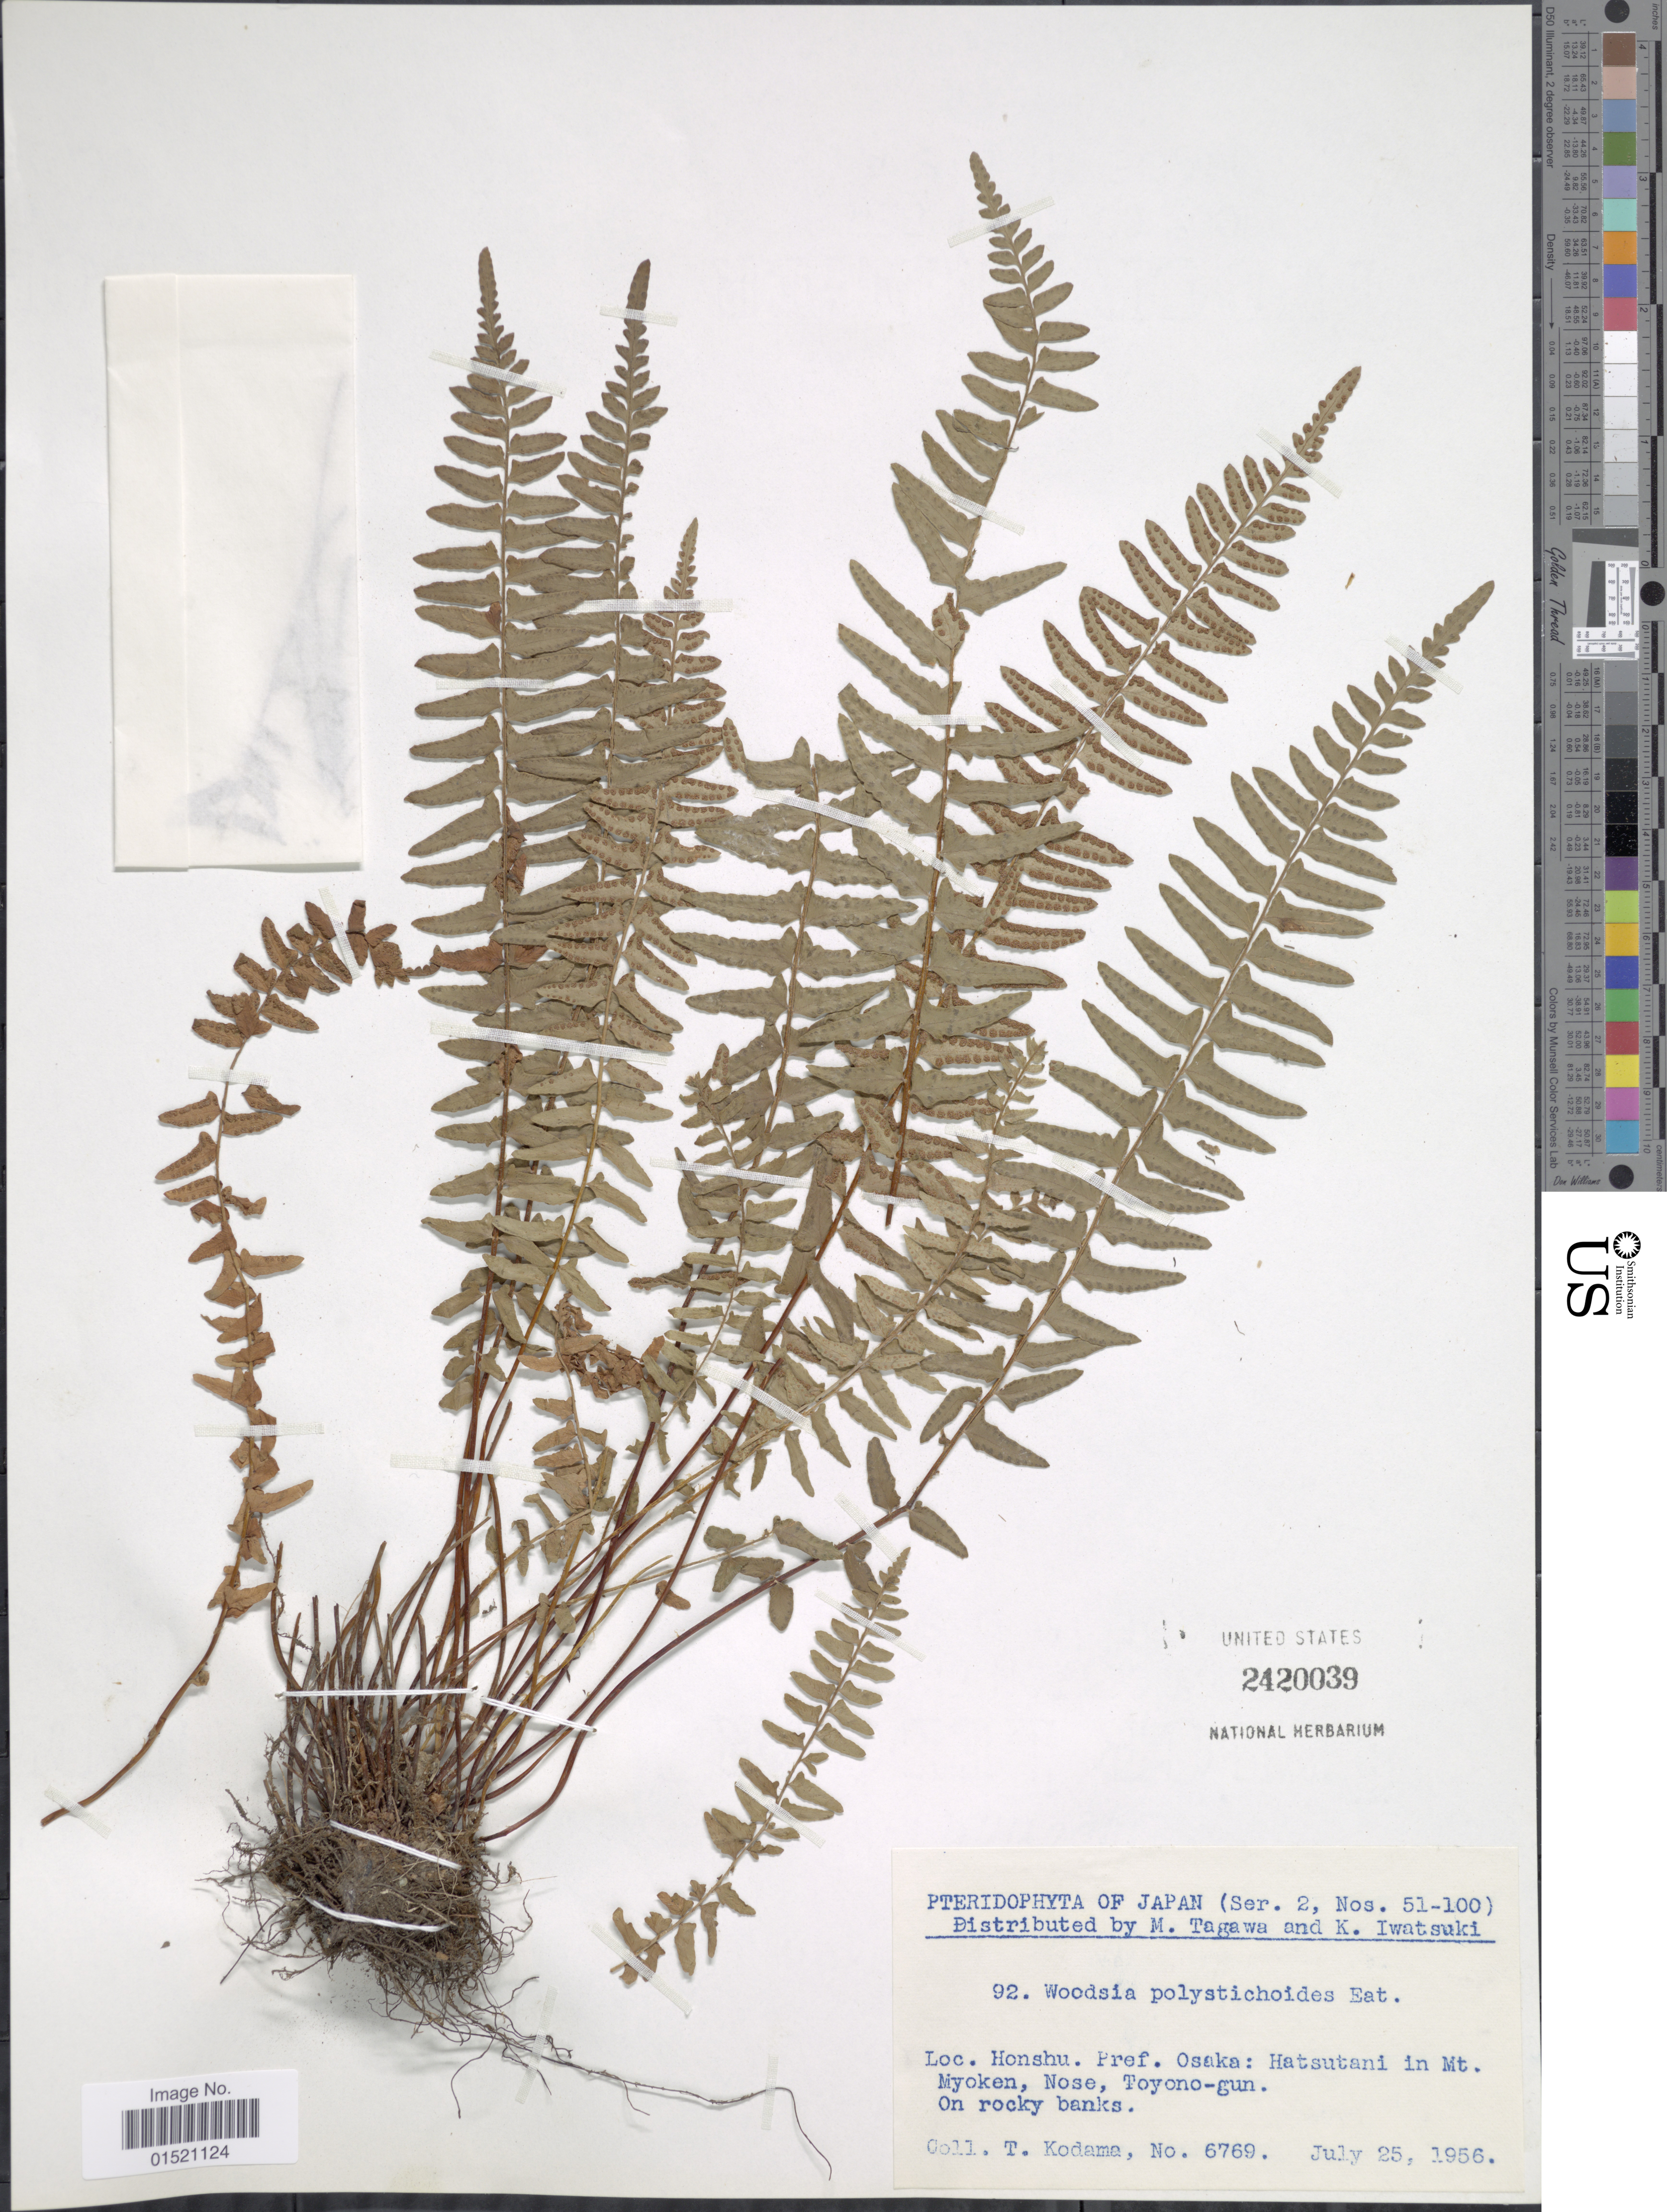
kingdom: Plantae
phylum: Tracheophyta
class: Polypodiopsida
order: Polypodiales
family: Woodsiaceae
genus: Woodsia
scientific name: Woodsia polystichoides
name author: D.C. Eaton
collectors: T. Kodama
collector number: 6769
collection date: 1956-07-25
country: Japan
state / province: Osaka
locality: Honshu. Pref Osaka: Hatsutani in Mt Myoken, Nose, Toyono-gun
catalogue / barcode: US 2420039